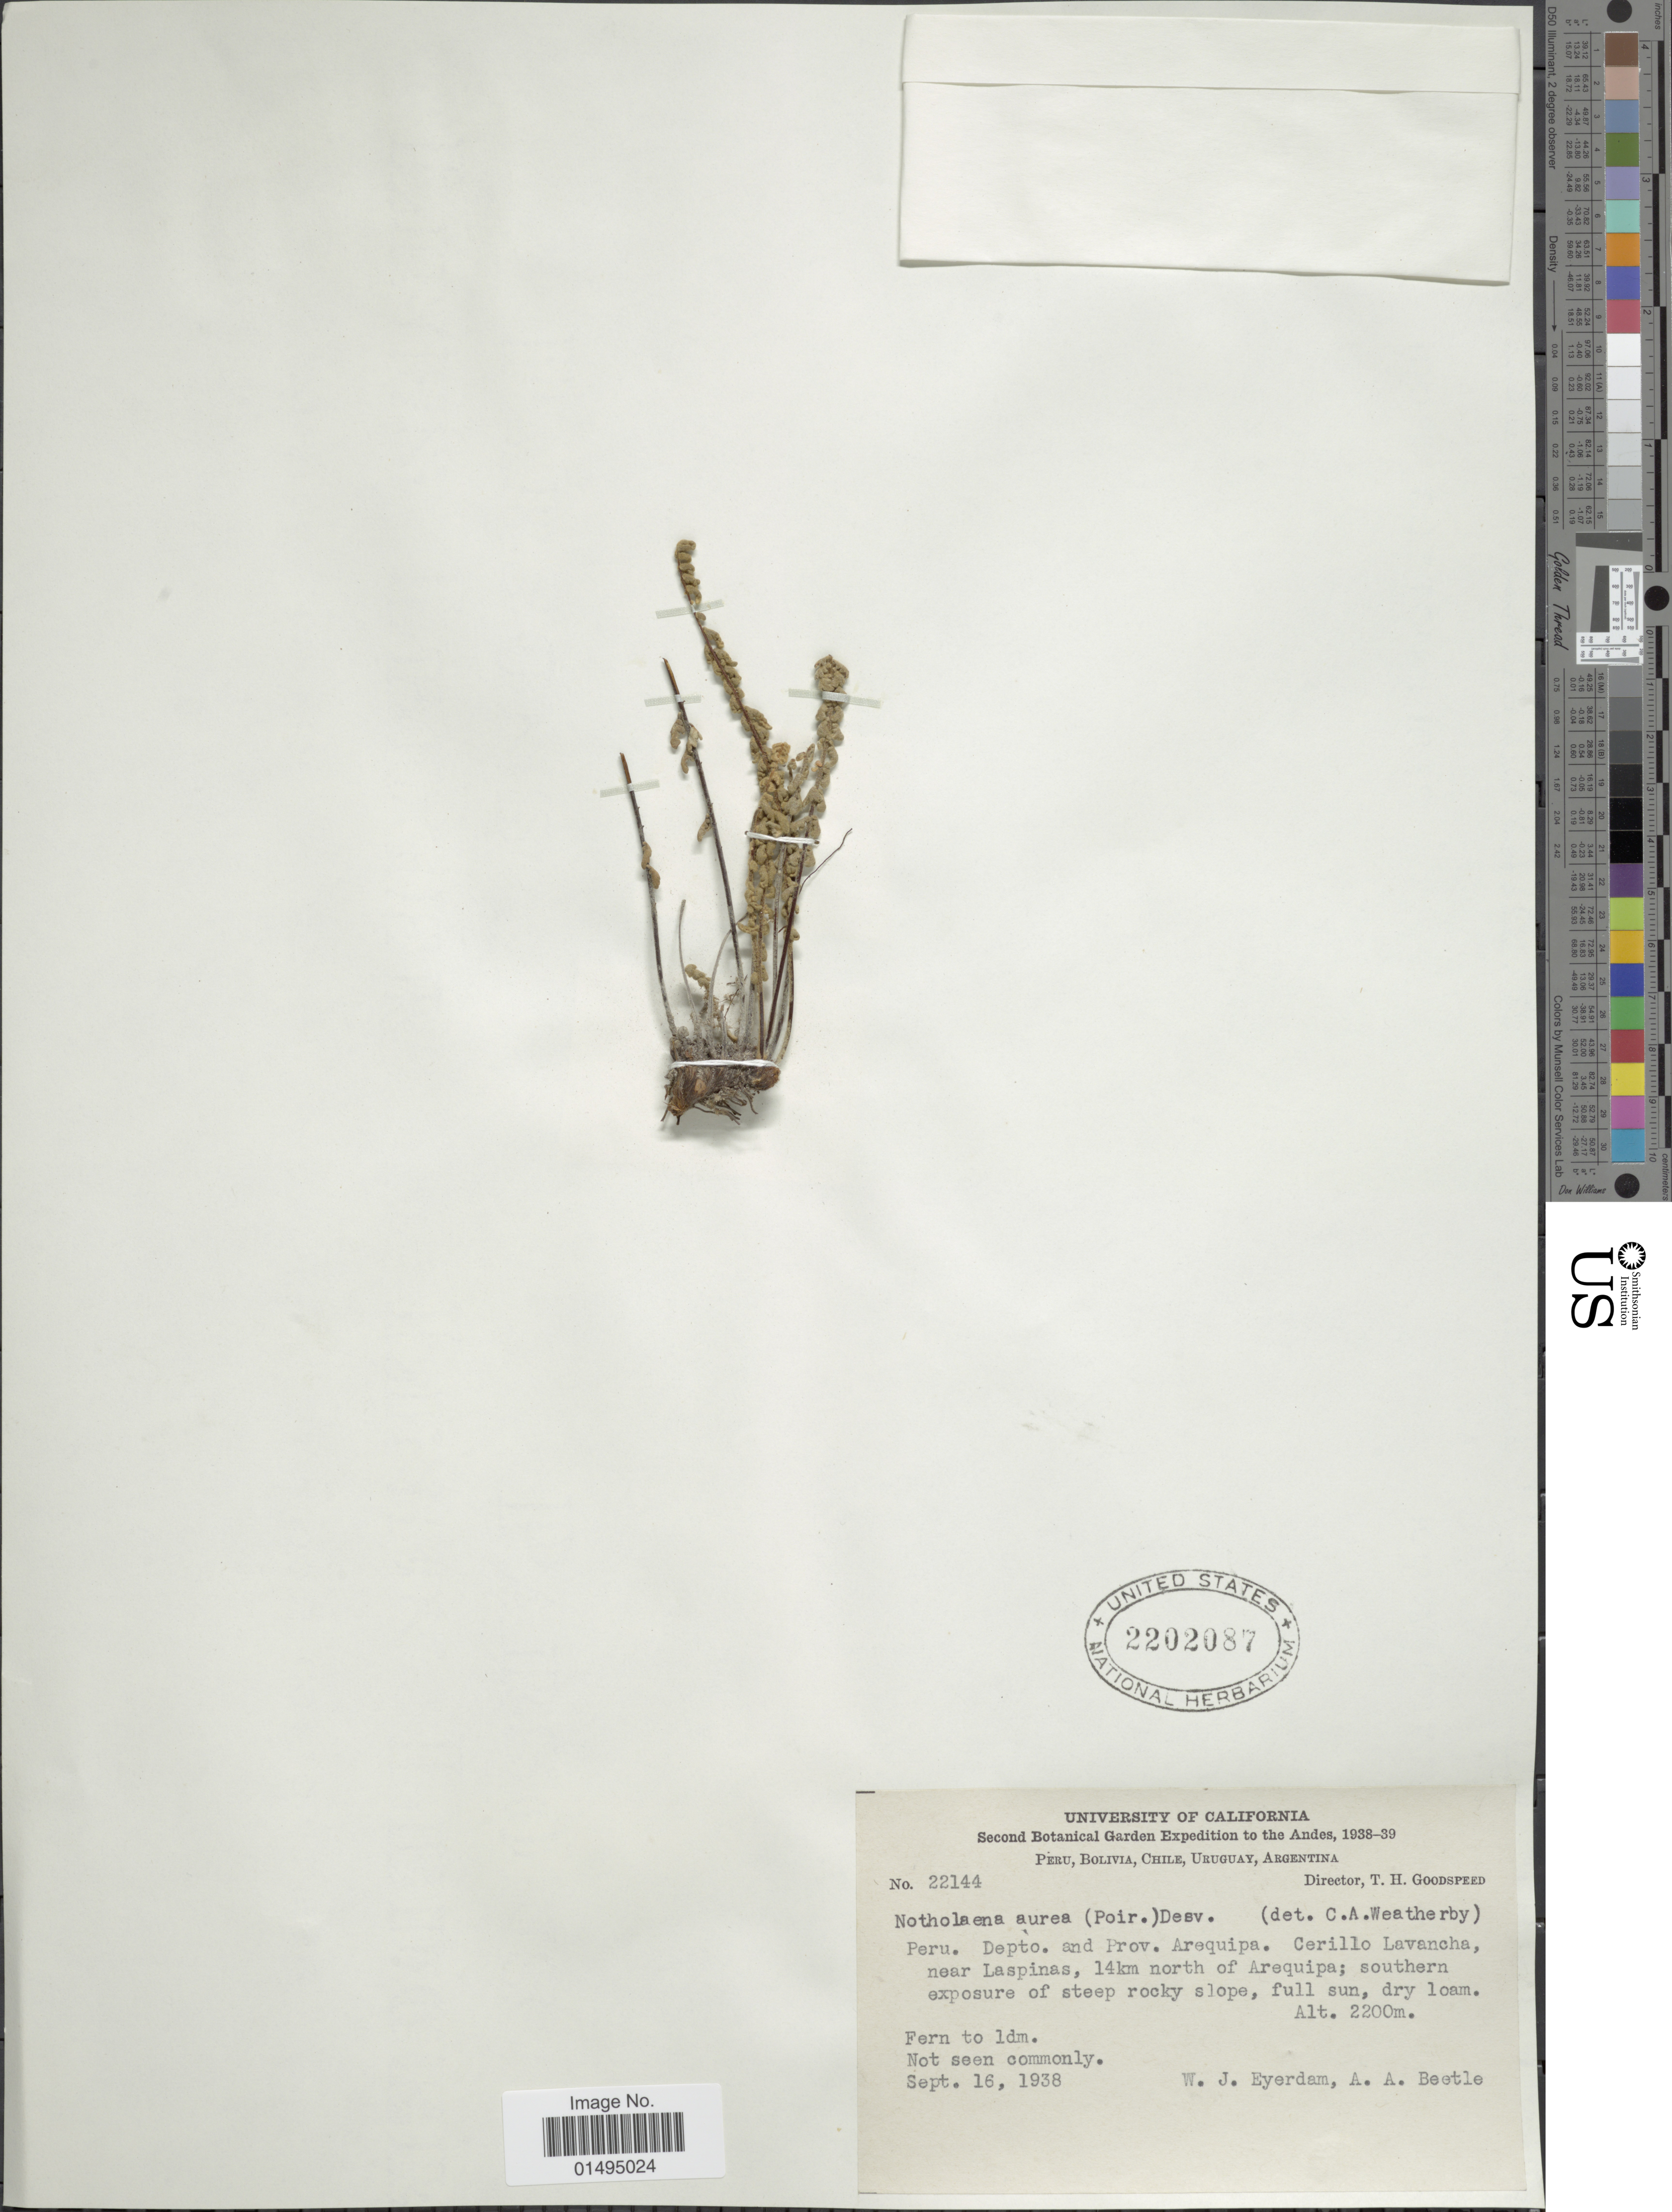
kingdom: Plantae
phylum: Tracheophyta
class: Polypodiopsida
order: Polypodiales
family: Pteridaceae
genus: Myriopteris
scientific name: Myriopteris aurea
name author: (Poir.) Grusz & Windham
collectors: W. J. Eyerdam & A. A. Beetle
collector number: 22144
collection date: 1938-09-16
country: Peru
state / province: Arequipa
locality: Peru. Depto. and Prov. Arequipa, Cerillo Lavancha, near Laspinas, 14km north of Arequipa; southern exposure of steep rocky slope, full sun, dry loam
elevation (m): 2200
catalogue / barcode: US 2202087